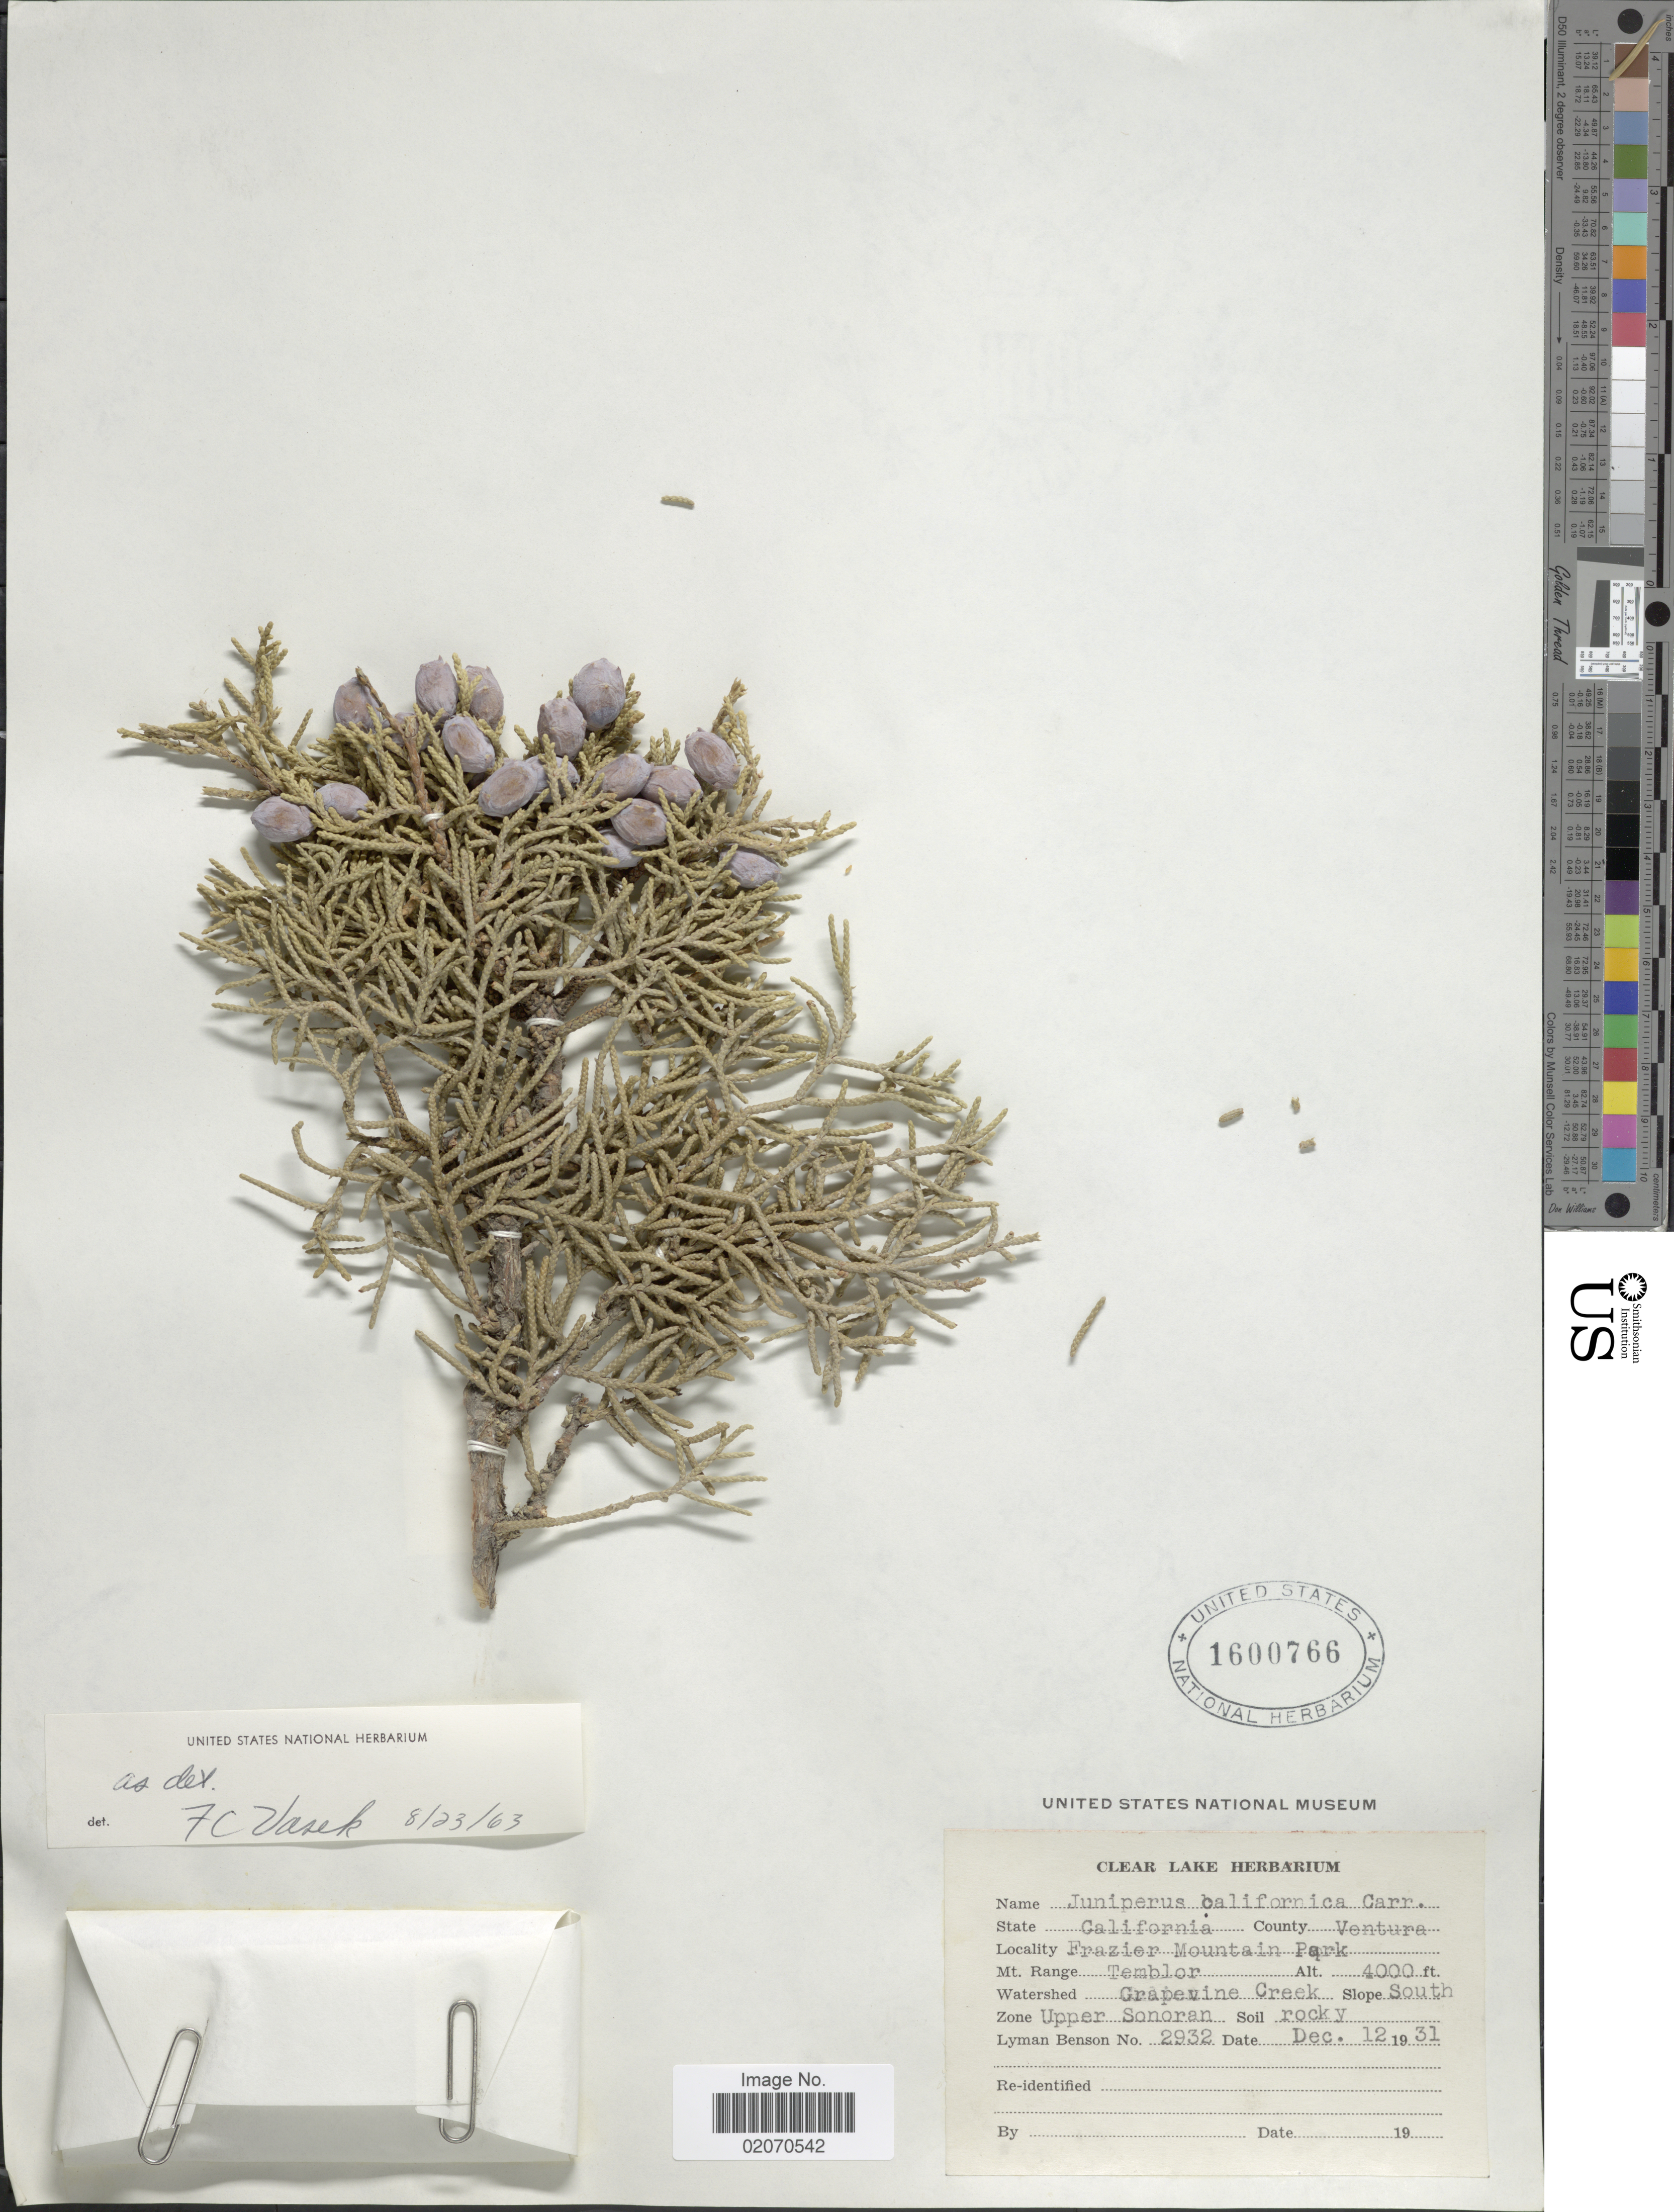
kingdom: Plantae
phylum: Tracheophyta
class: Pinopsida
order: Pinales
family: Cupressaceae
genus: Juniperus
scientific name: Juniperus californica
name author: Carrière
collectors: L. D. Benson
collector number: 2932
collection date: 1931-12-12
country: United States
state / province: California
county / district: Ventura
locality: County Ventura, Frazier Mountain Park, Temblor, Grapevine Creek, Upper Sonoran, Slope South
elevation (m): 1219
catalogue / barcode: US 1600766